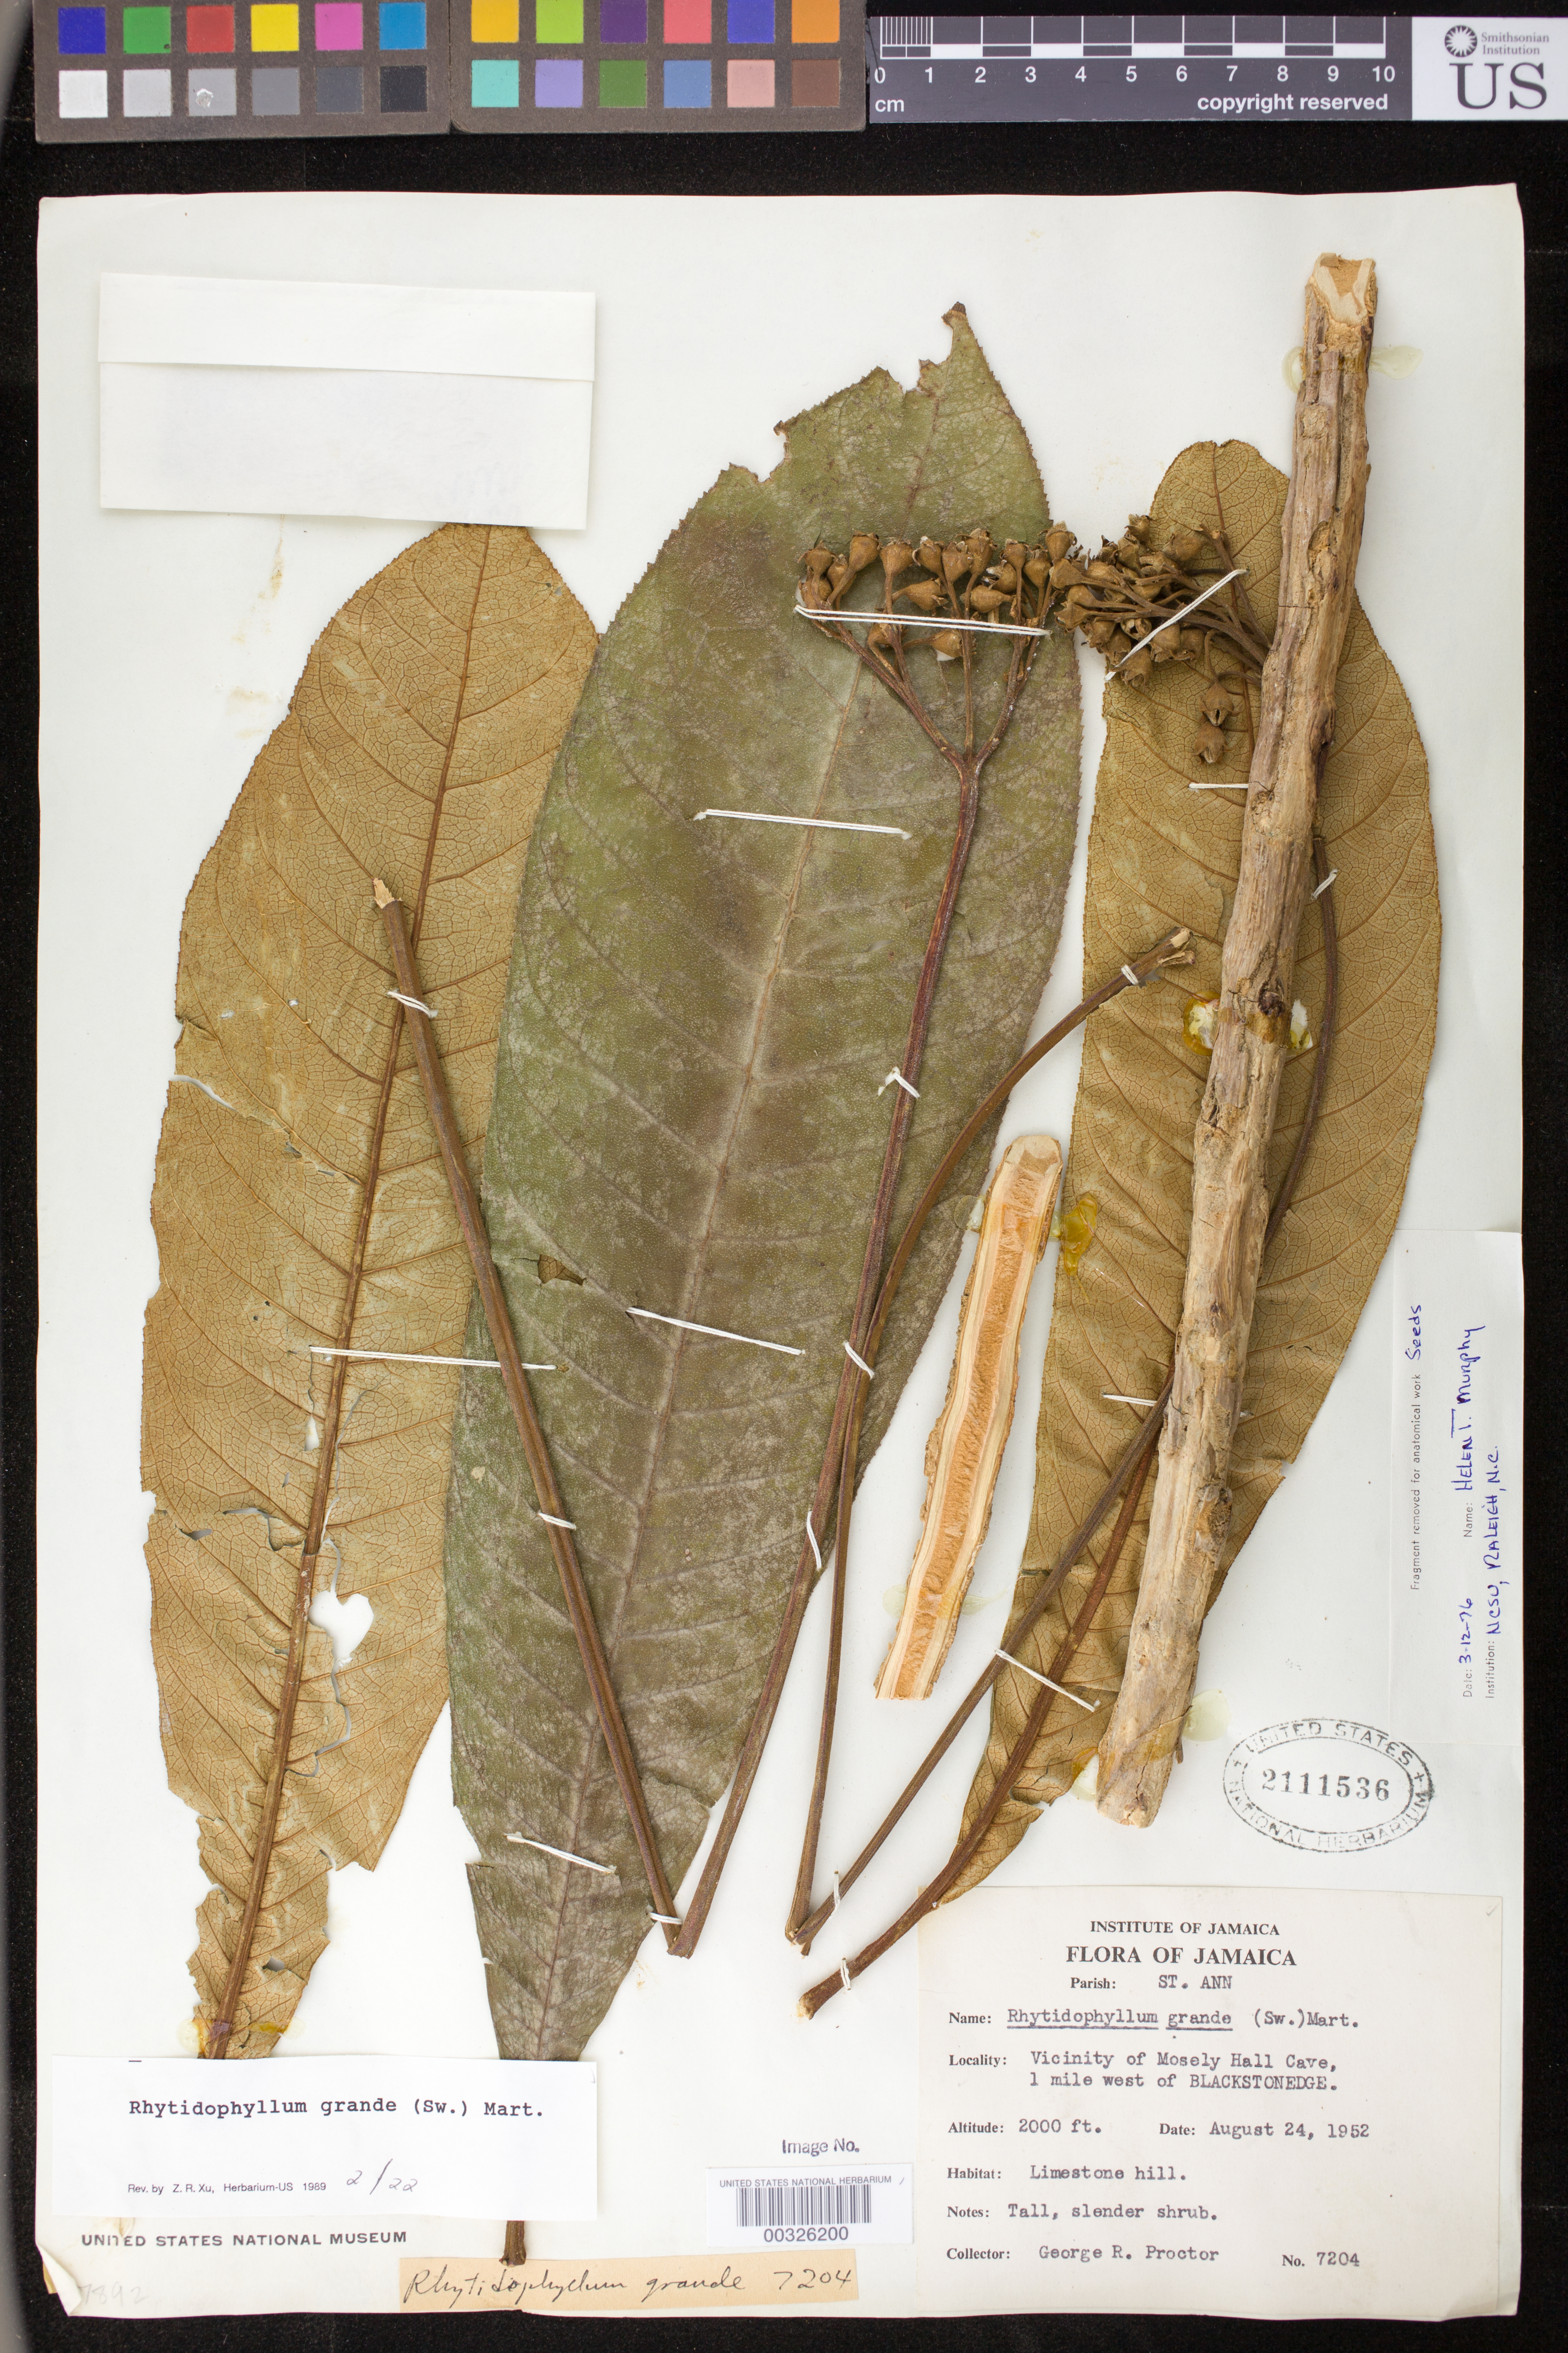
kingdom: Plantae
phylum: Tracheophyta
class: Magnoliopsida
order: Lamiales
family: Gesneriaceae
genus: Rhytidophyllum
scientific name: Rhytidophyllum grande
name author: (Sw.) Mart.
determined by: Skog, Laurence E.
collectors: G. R. Proctor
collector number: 7204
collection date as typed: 24 Aug 1952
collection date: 1952-08-24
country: Jamaica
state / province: Saint Ann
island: Jamaica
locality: Vicinity of Mosely Hall Cave, 1 mile W of Blackstonedge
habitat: Limestone hill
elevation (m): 610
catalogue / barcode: US 2111536